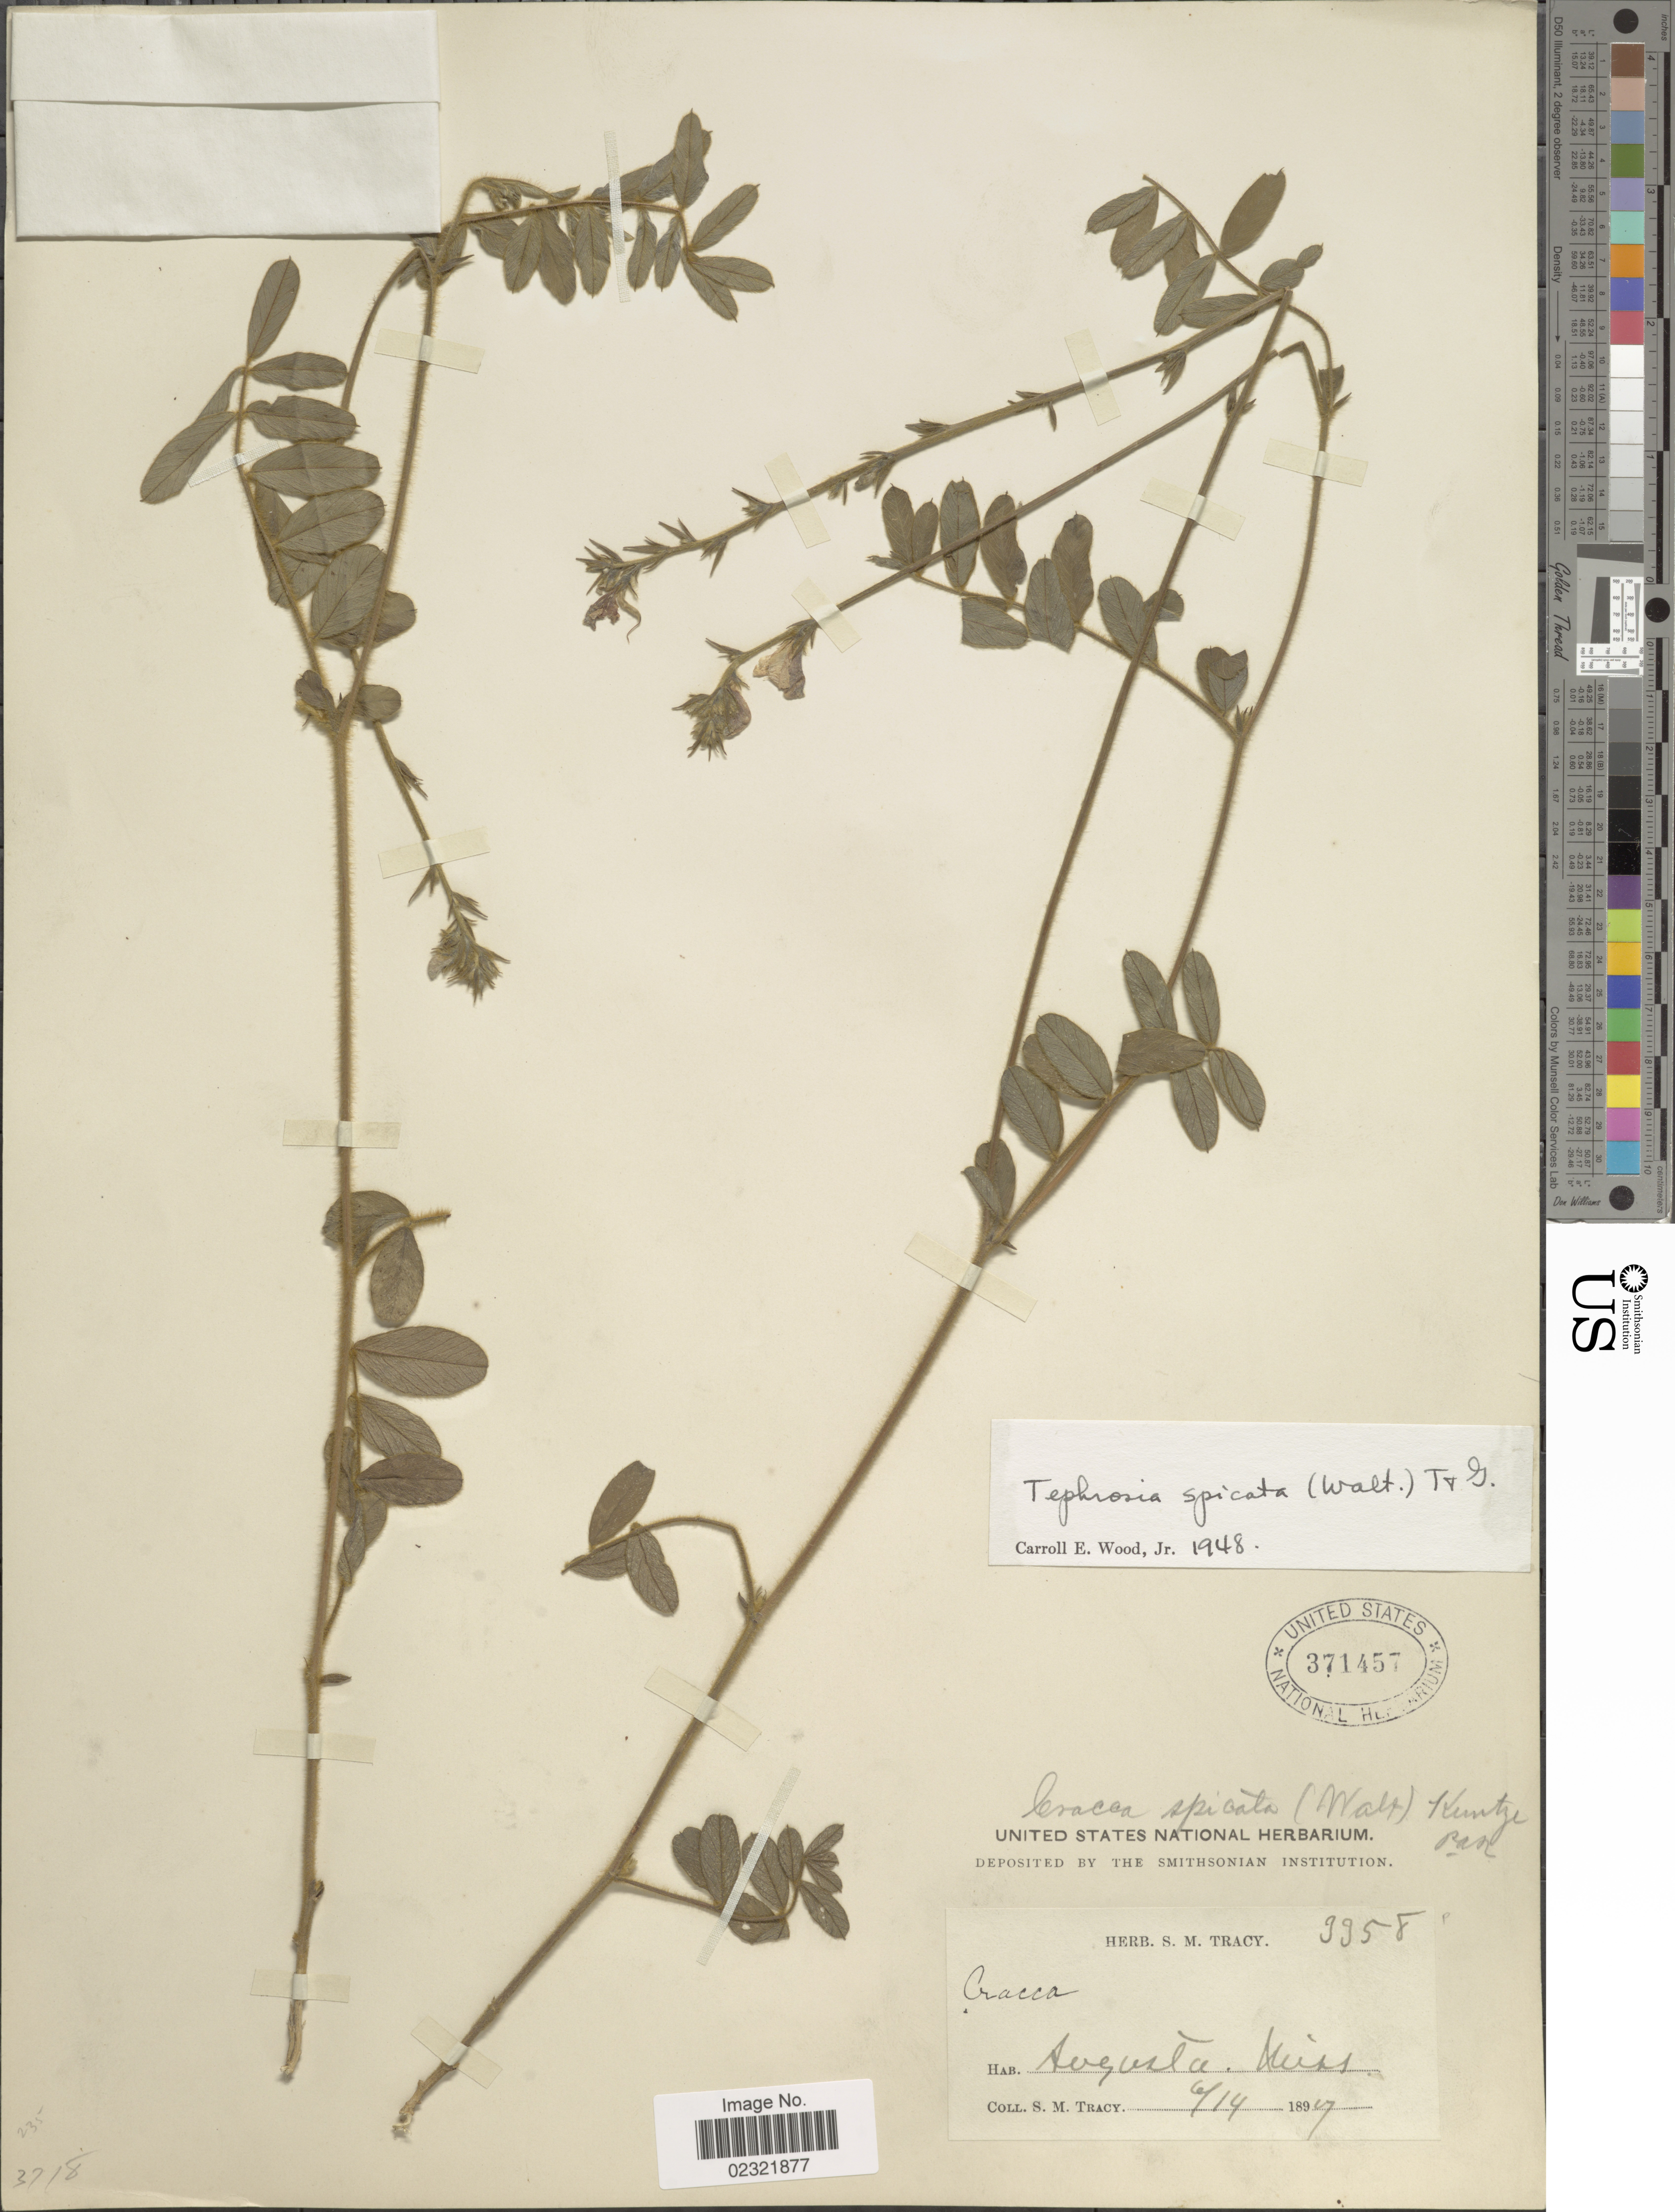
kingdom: Plantae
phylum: Tracheophyta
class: Magnoliopsida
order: Fabales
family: Fabaceae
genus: Tephrosia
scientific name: Tephrosia spicata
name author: (Walter) Torr. & A. Gray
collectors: S. M. Tracy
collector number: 3358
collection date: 1827-06-14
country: United States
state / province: Mississippi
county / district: Oktibbeha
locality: Avondale (Neighborhood in Starkville)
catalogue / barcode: US 371457